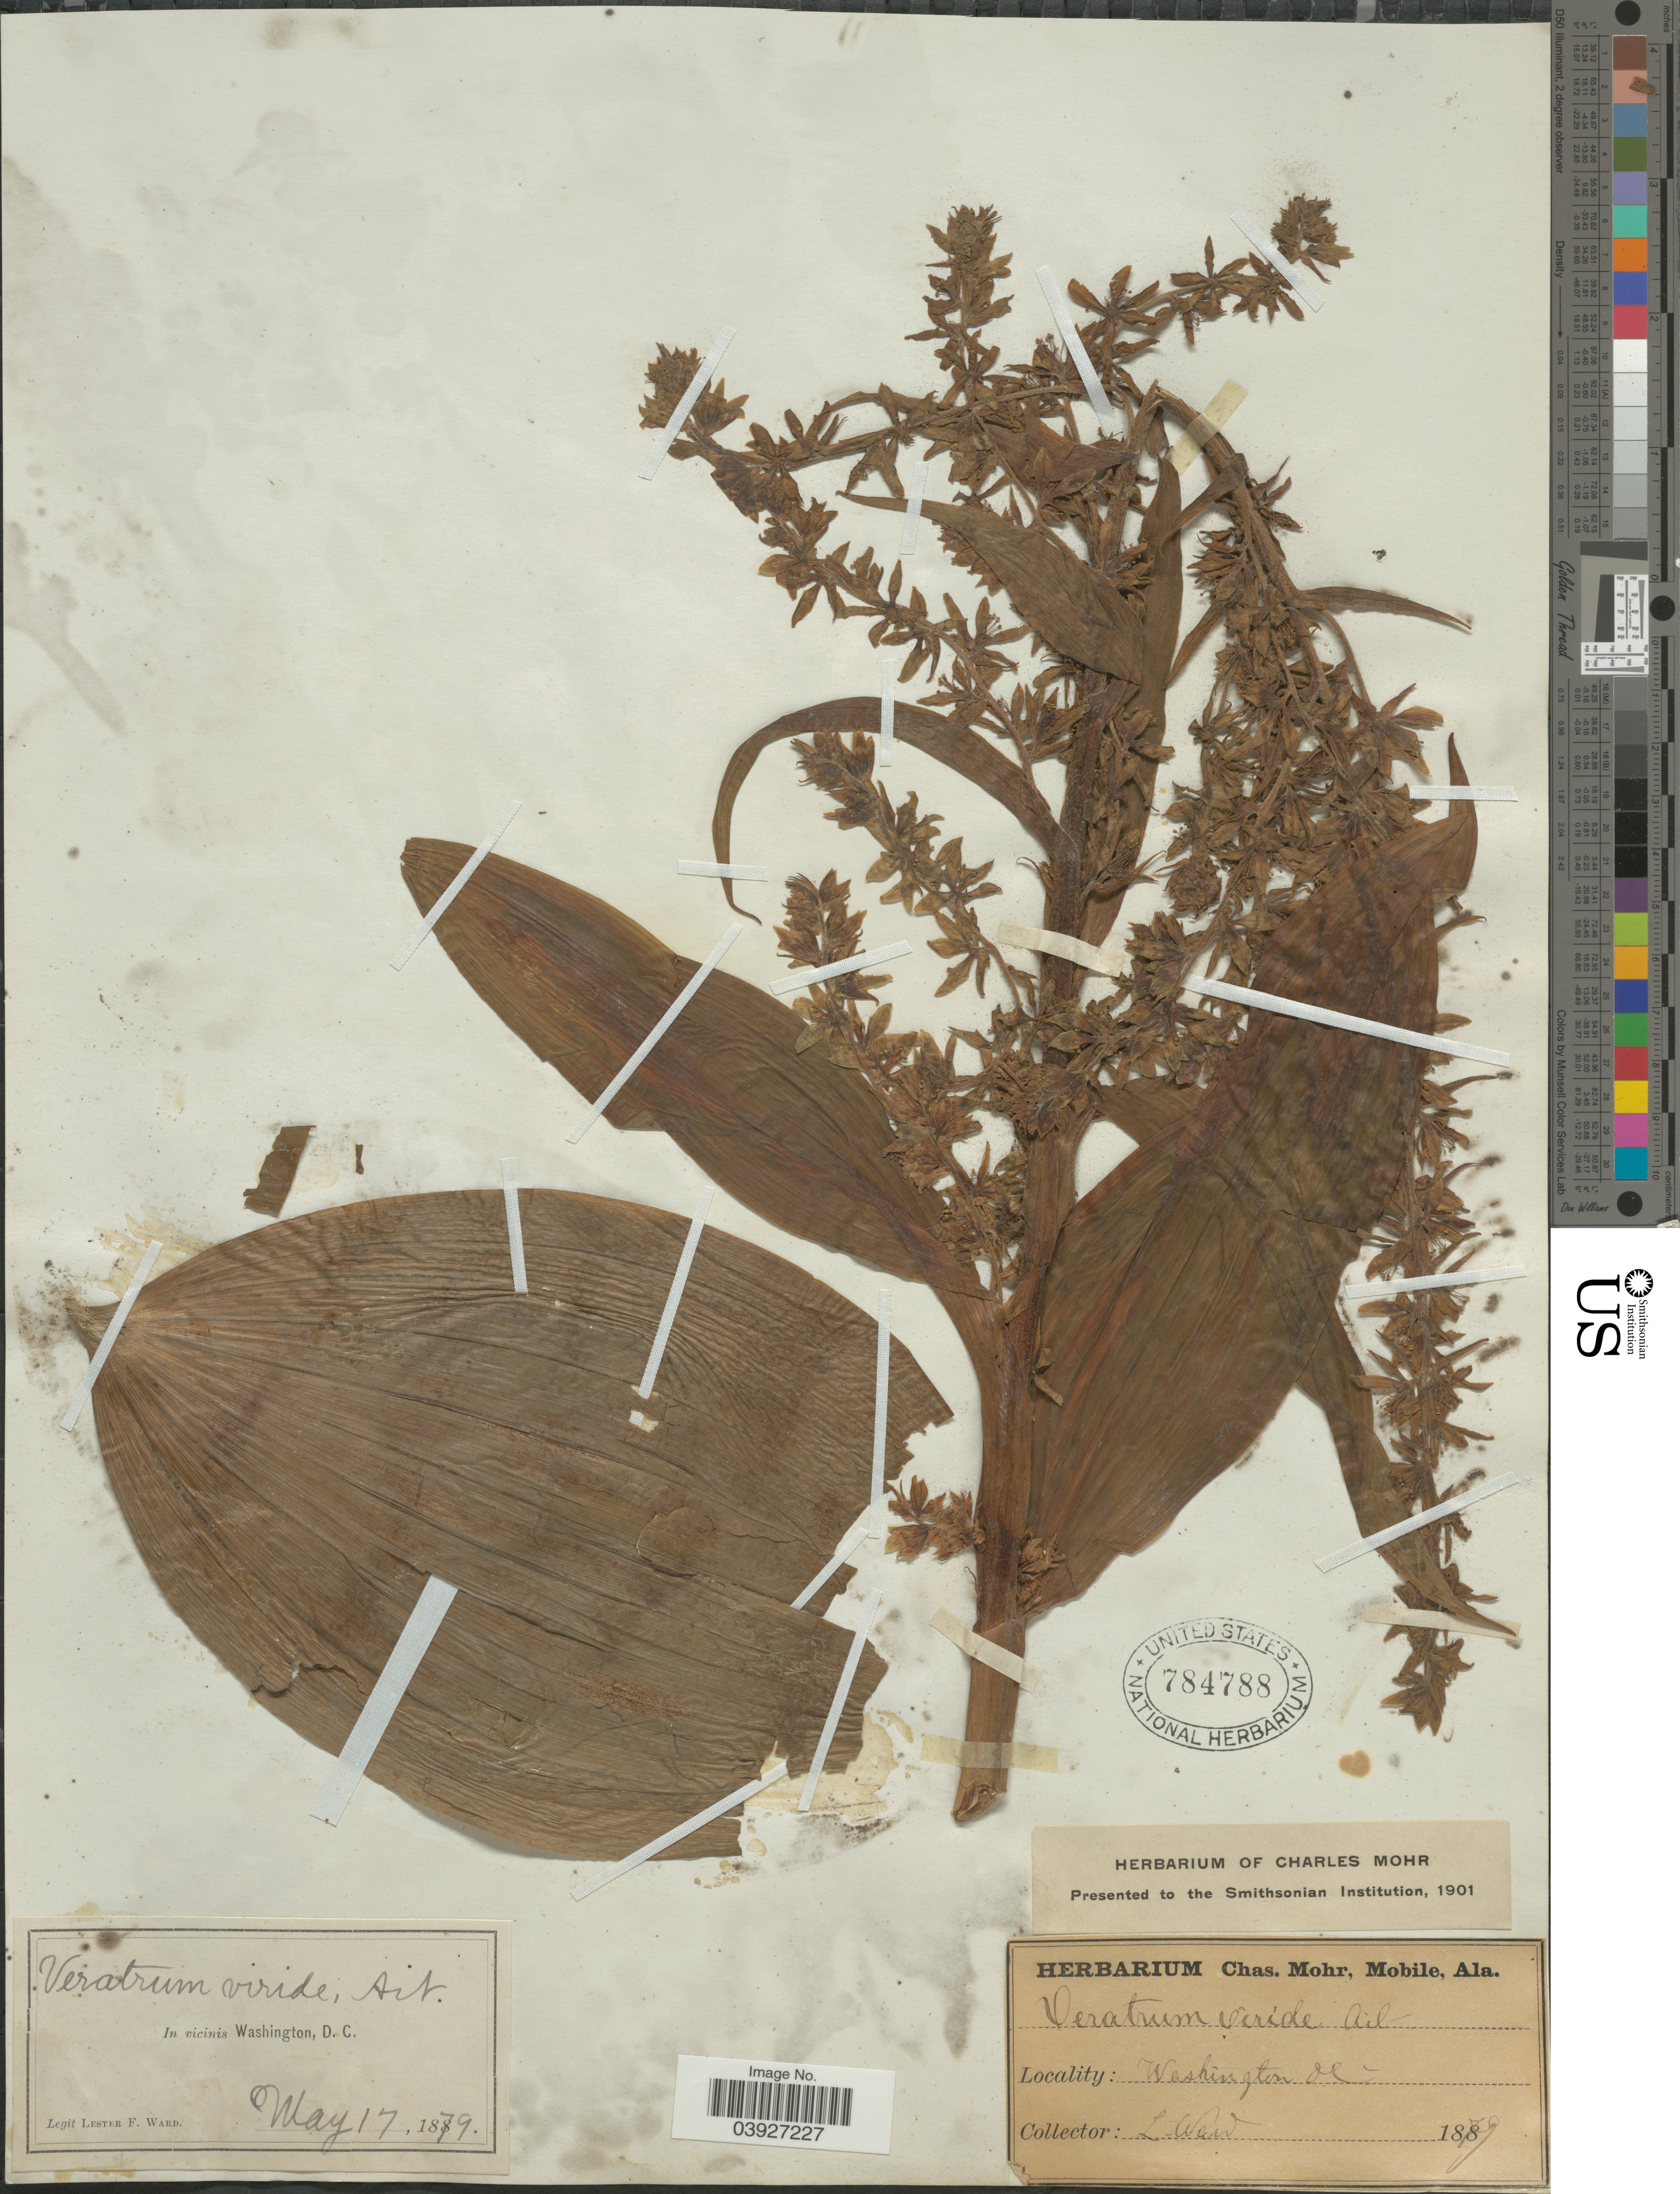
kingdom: Plantae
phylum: Tracheophyta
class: Liliopsida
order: Liliales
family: Melanthiaceae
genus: Veratrum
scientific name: Veratrum viride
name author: Aiton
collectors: L. F. Ward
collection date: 1879-05-17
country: United States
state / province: District of Columbia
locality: In vicinis Washington, D. C.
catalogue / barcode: US 784788